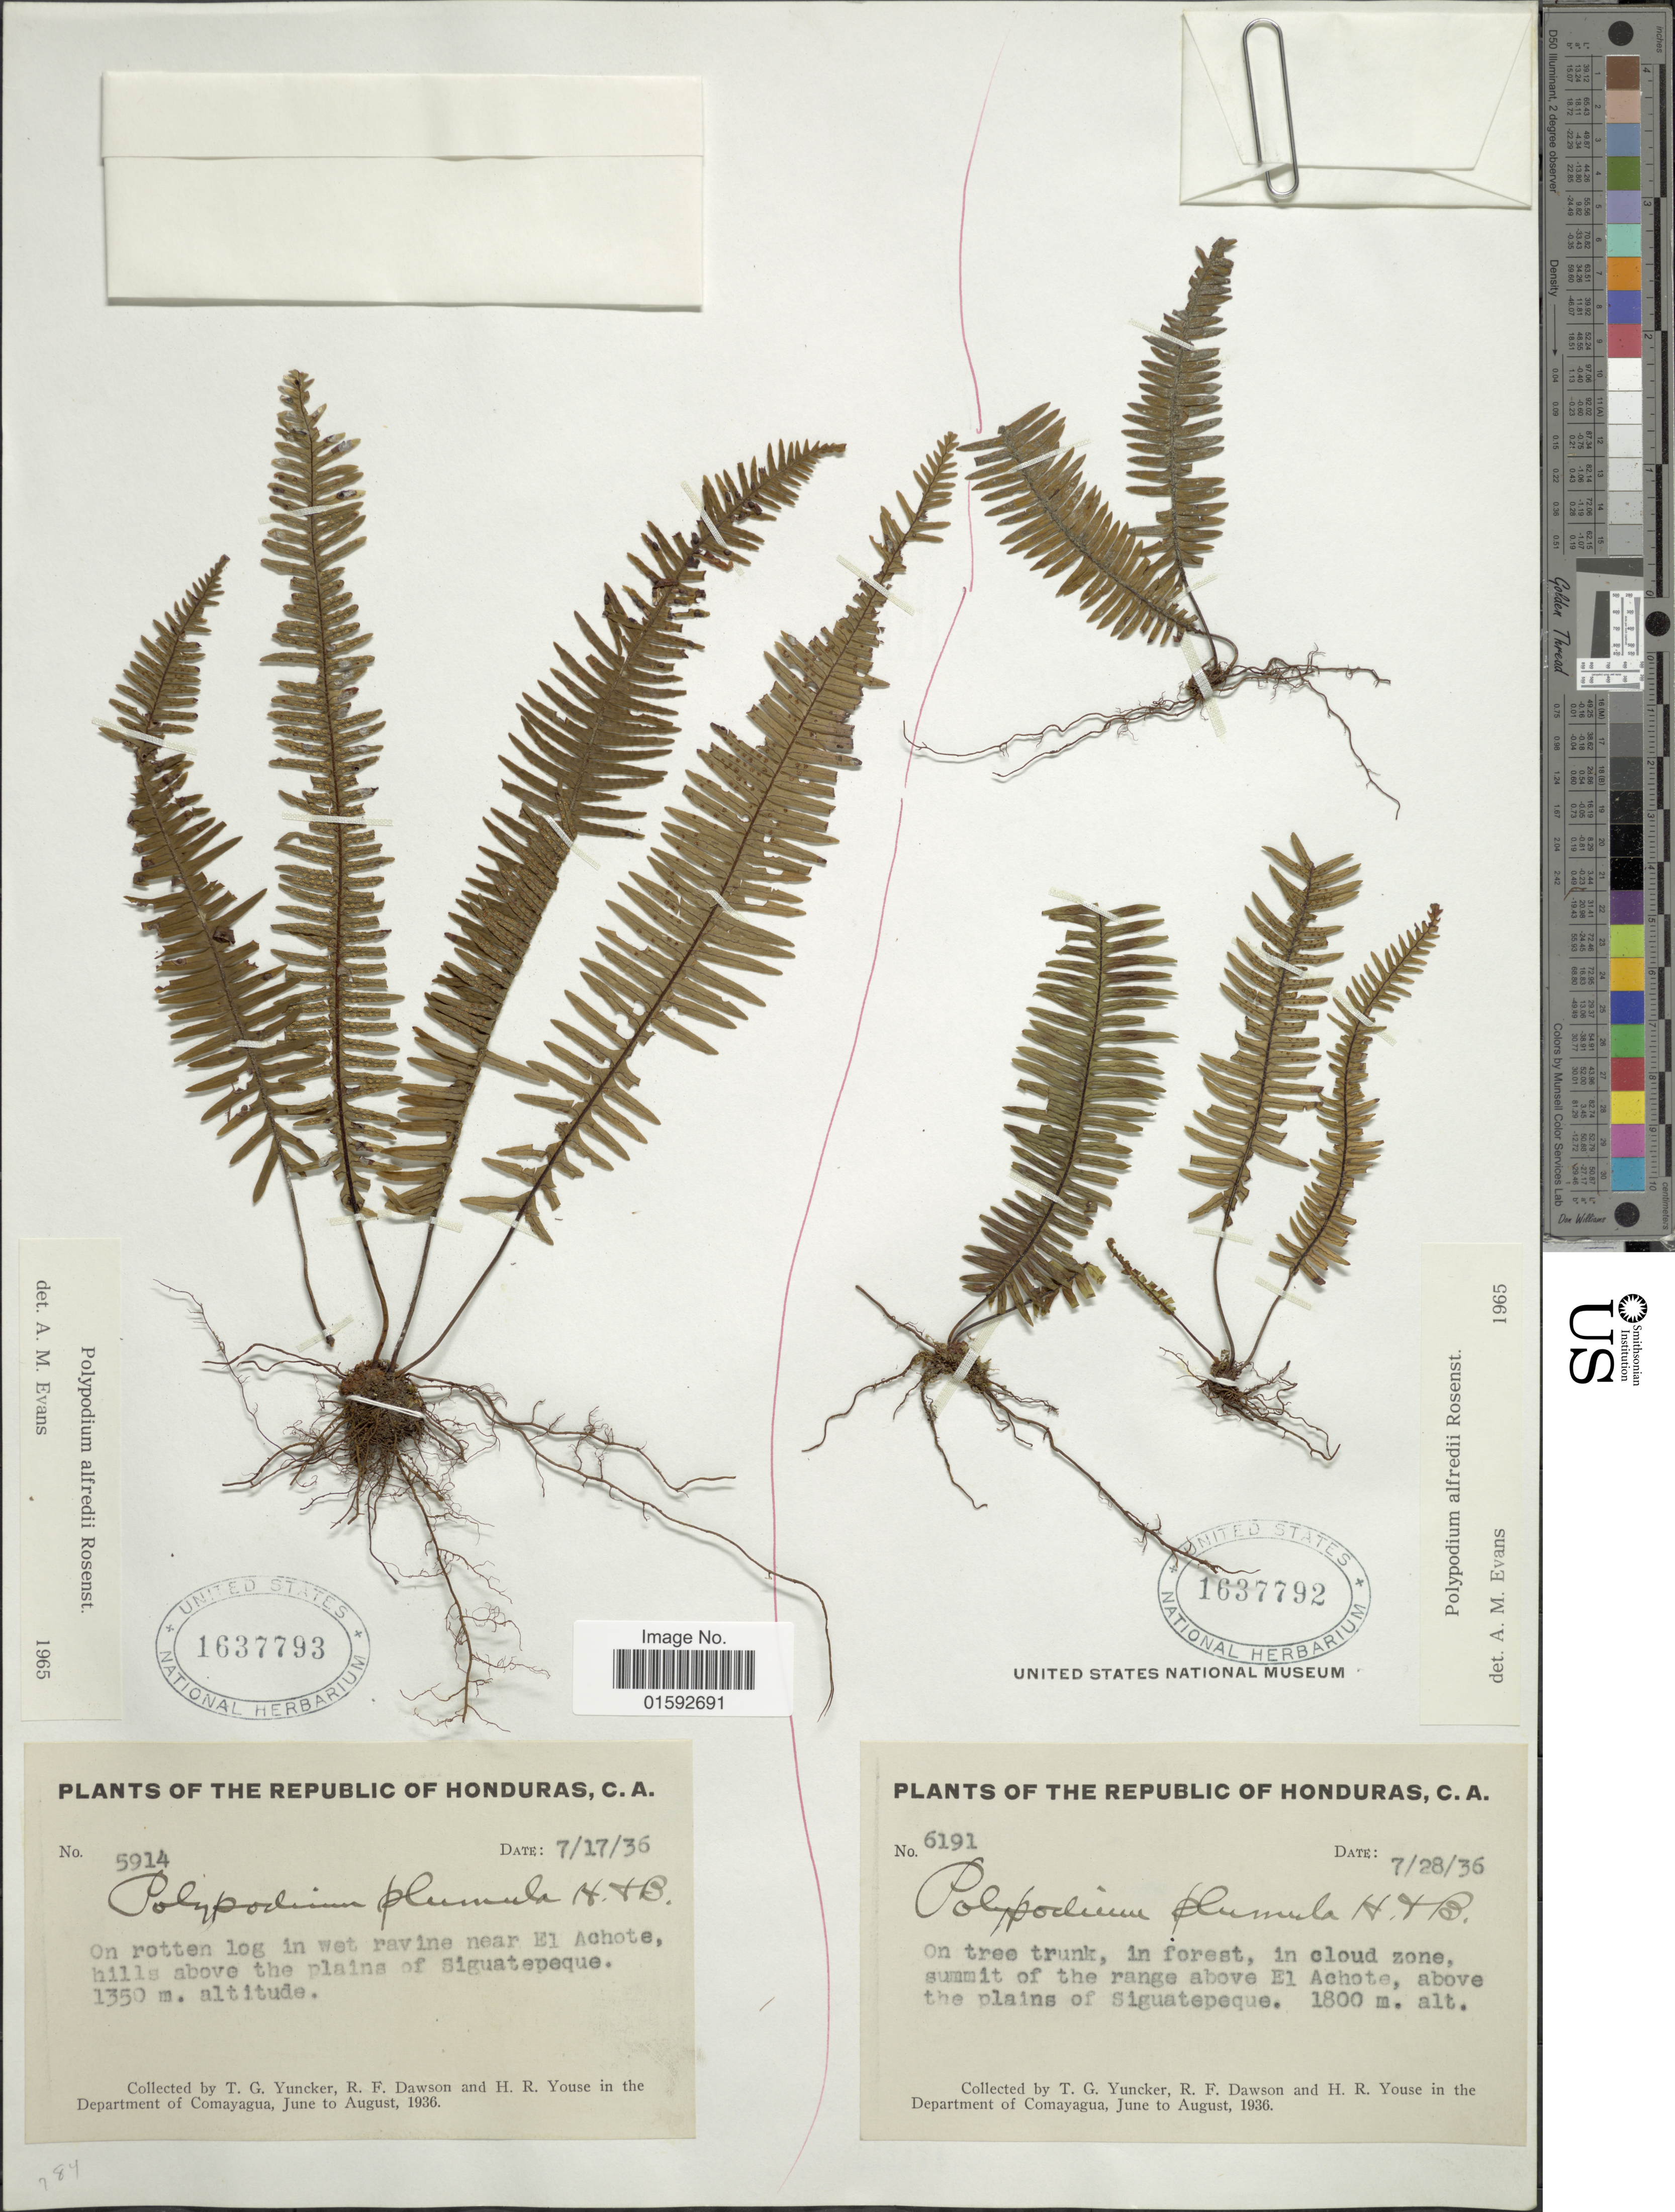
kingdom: Plantae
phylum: Tracheophyta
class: Polypodiopsida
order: Polypodiales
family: Polypodiaceae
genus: Pecluma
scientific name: Pecluma alfredii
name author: (Rosenst.) M.G. Price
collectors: T. G. Yuncker, R. F. Dawson & H. Youse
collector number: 6191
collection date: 1936-07-28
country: Honduras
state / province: Comayagua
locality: On tree trunk, in forest, in cloud zone, summit of the range above El Achote, above the plains of Siguatepeque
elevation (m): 1800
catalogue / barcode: US 1637792